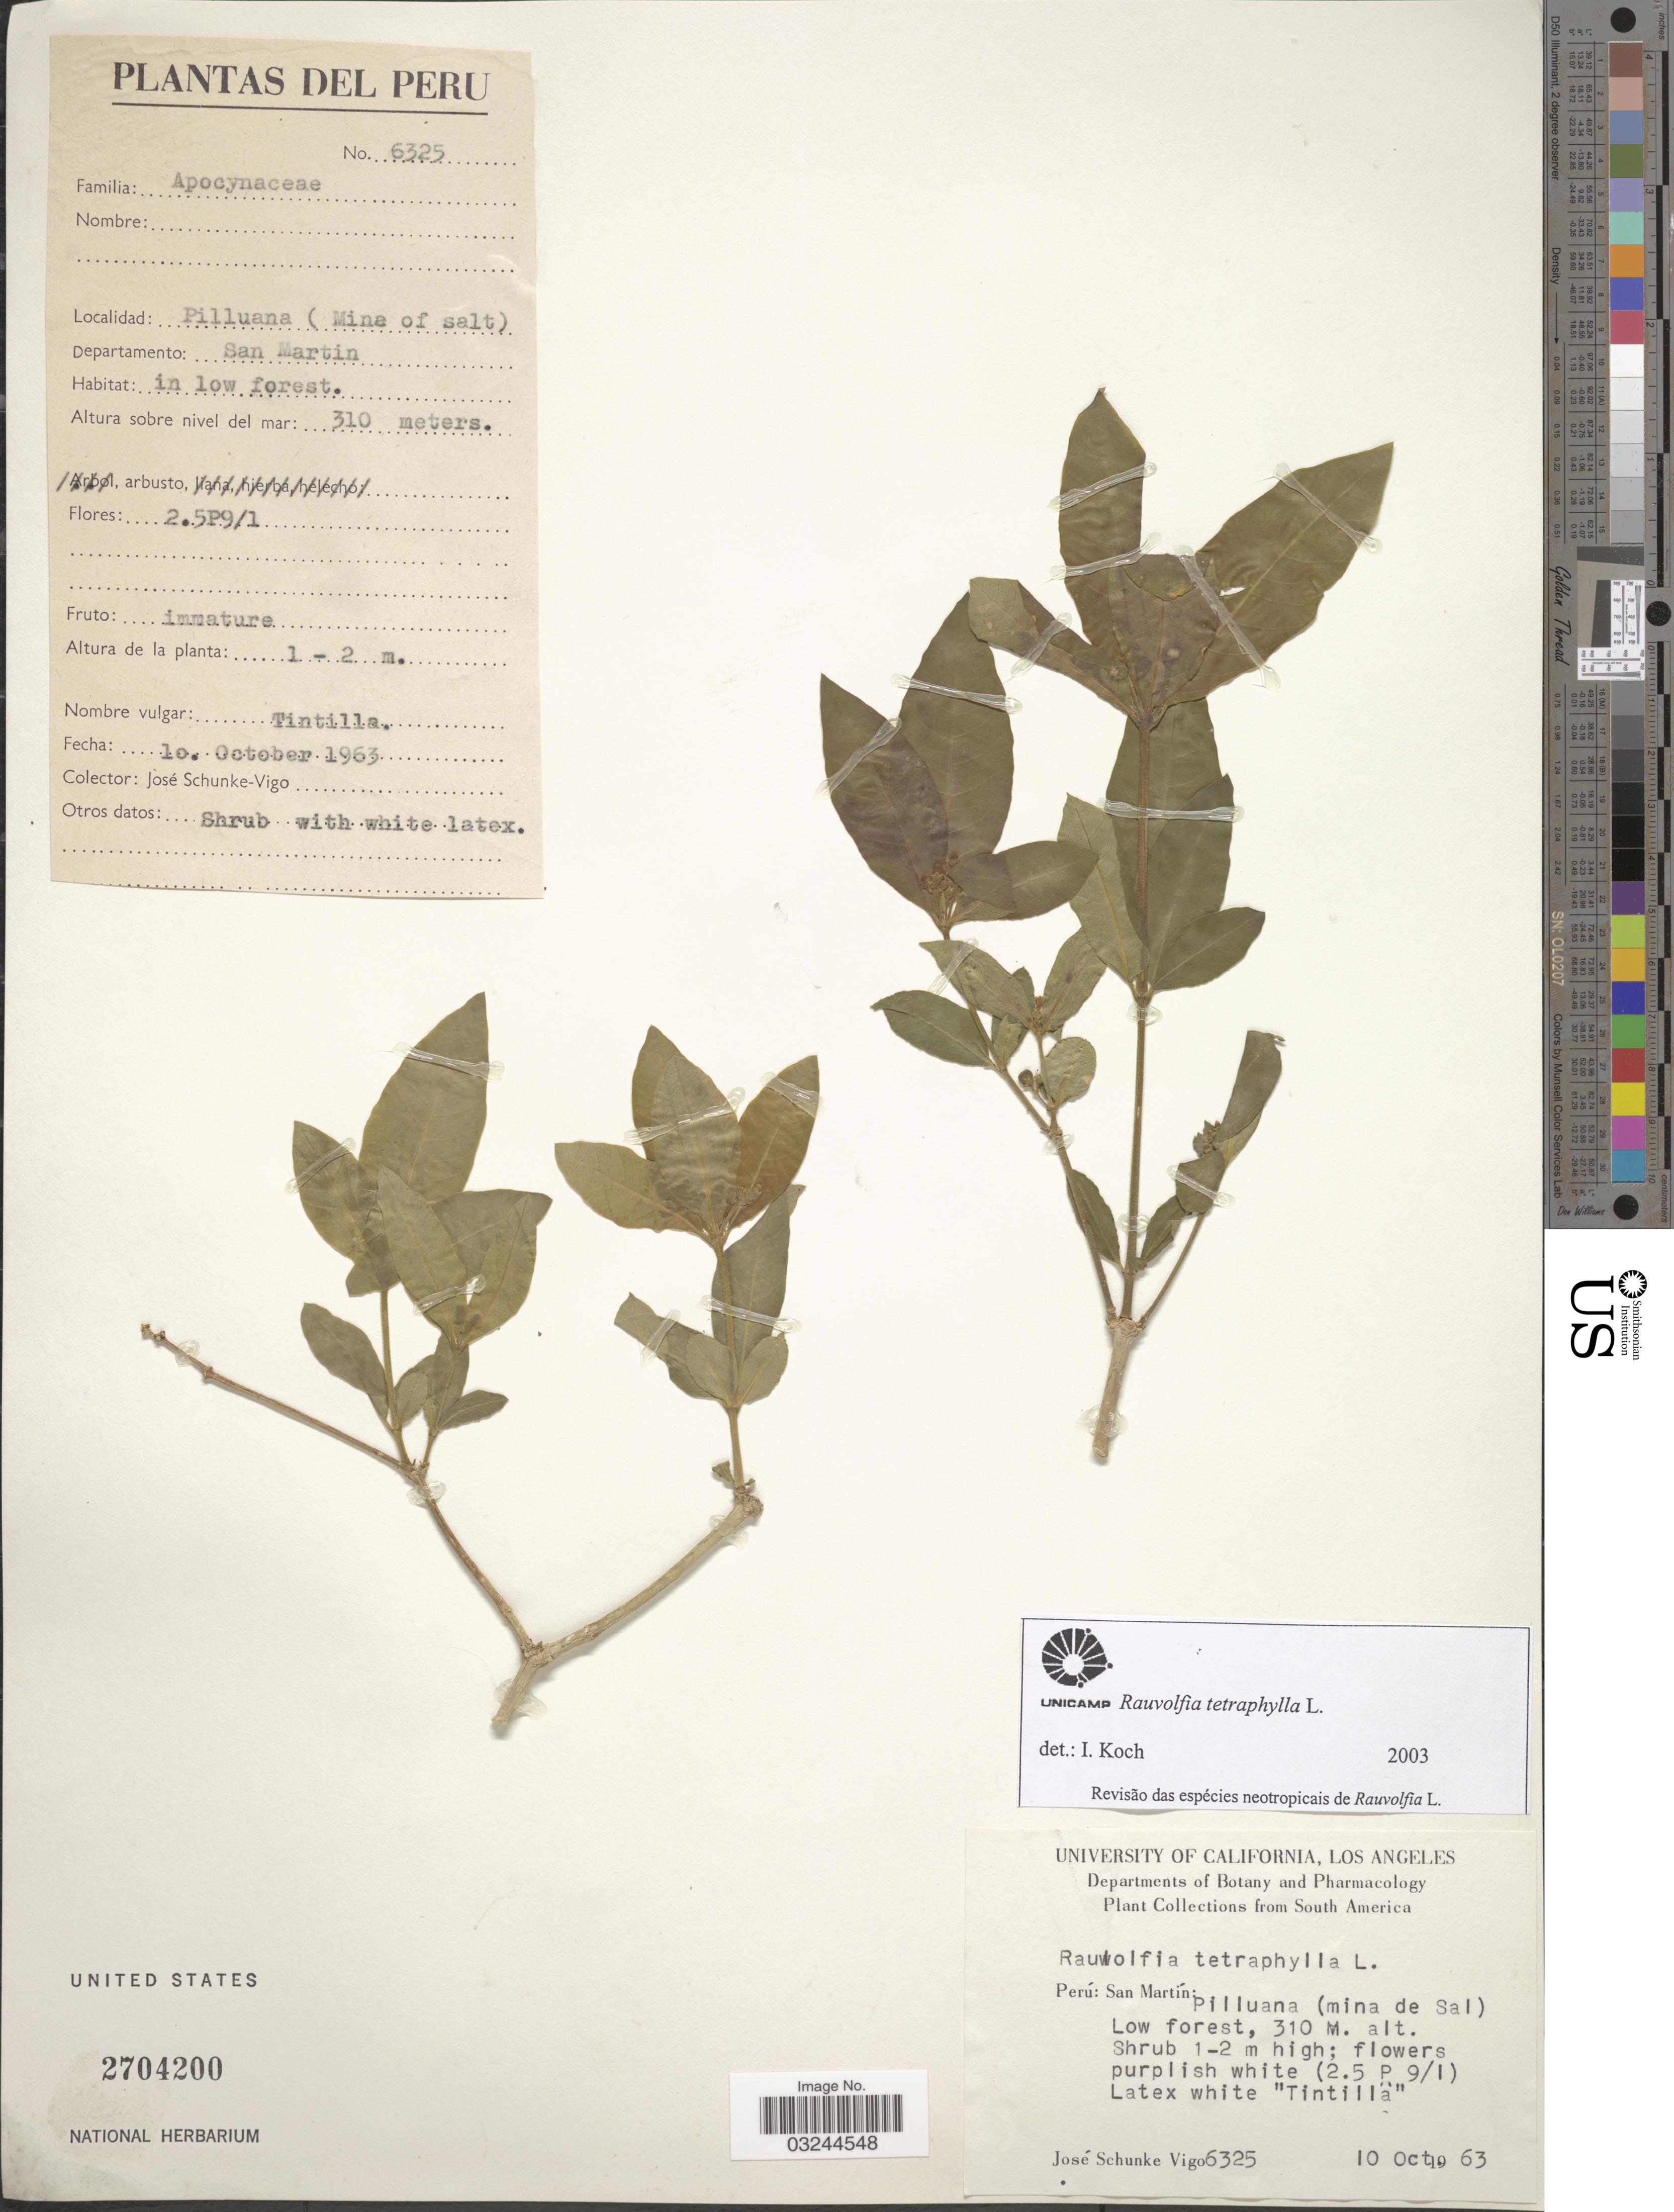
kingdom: Plantae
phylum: Tracheophyta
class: Magnoliopsida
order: Gentianales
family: Apocynaceae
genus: Rauvolfia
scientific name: Rauvolfia tetraphylla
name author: L.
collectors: J. Schunke Vigo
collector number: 6325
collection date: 1963-10-10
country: Peru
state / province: San Martín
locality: Pilluana (mina de Sal). Departamento: San Martin.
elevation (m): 310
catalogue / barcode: US 2704200